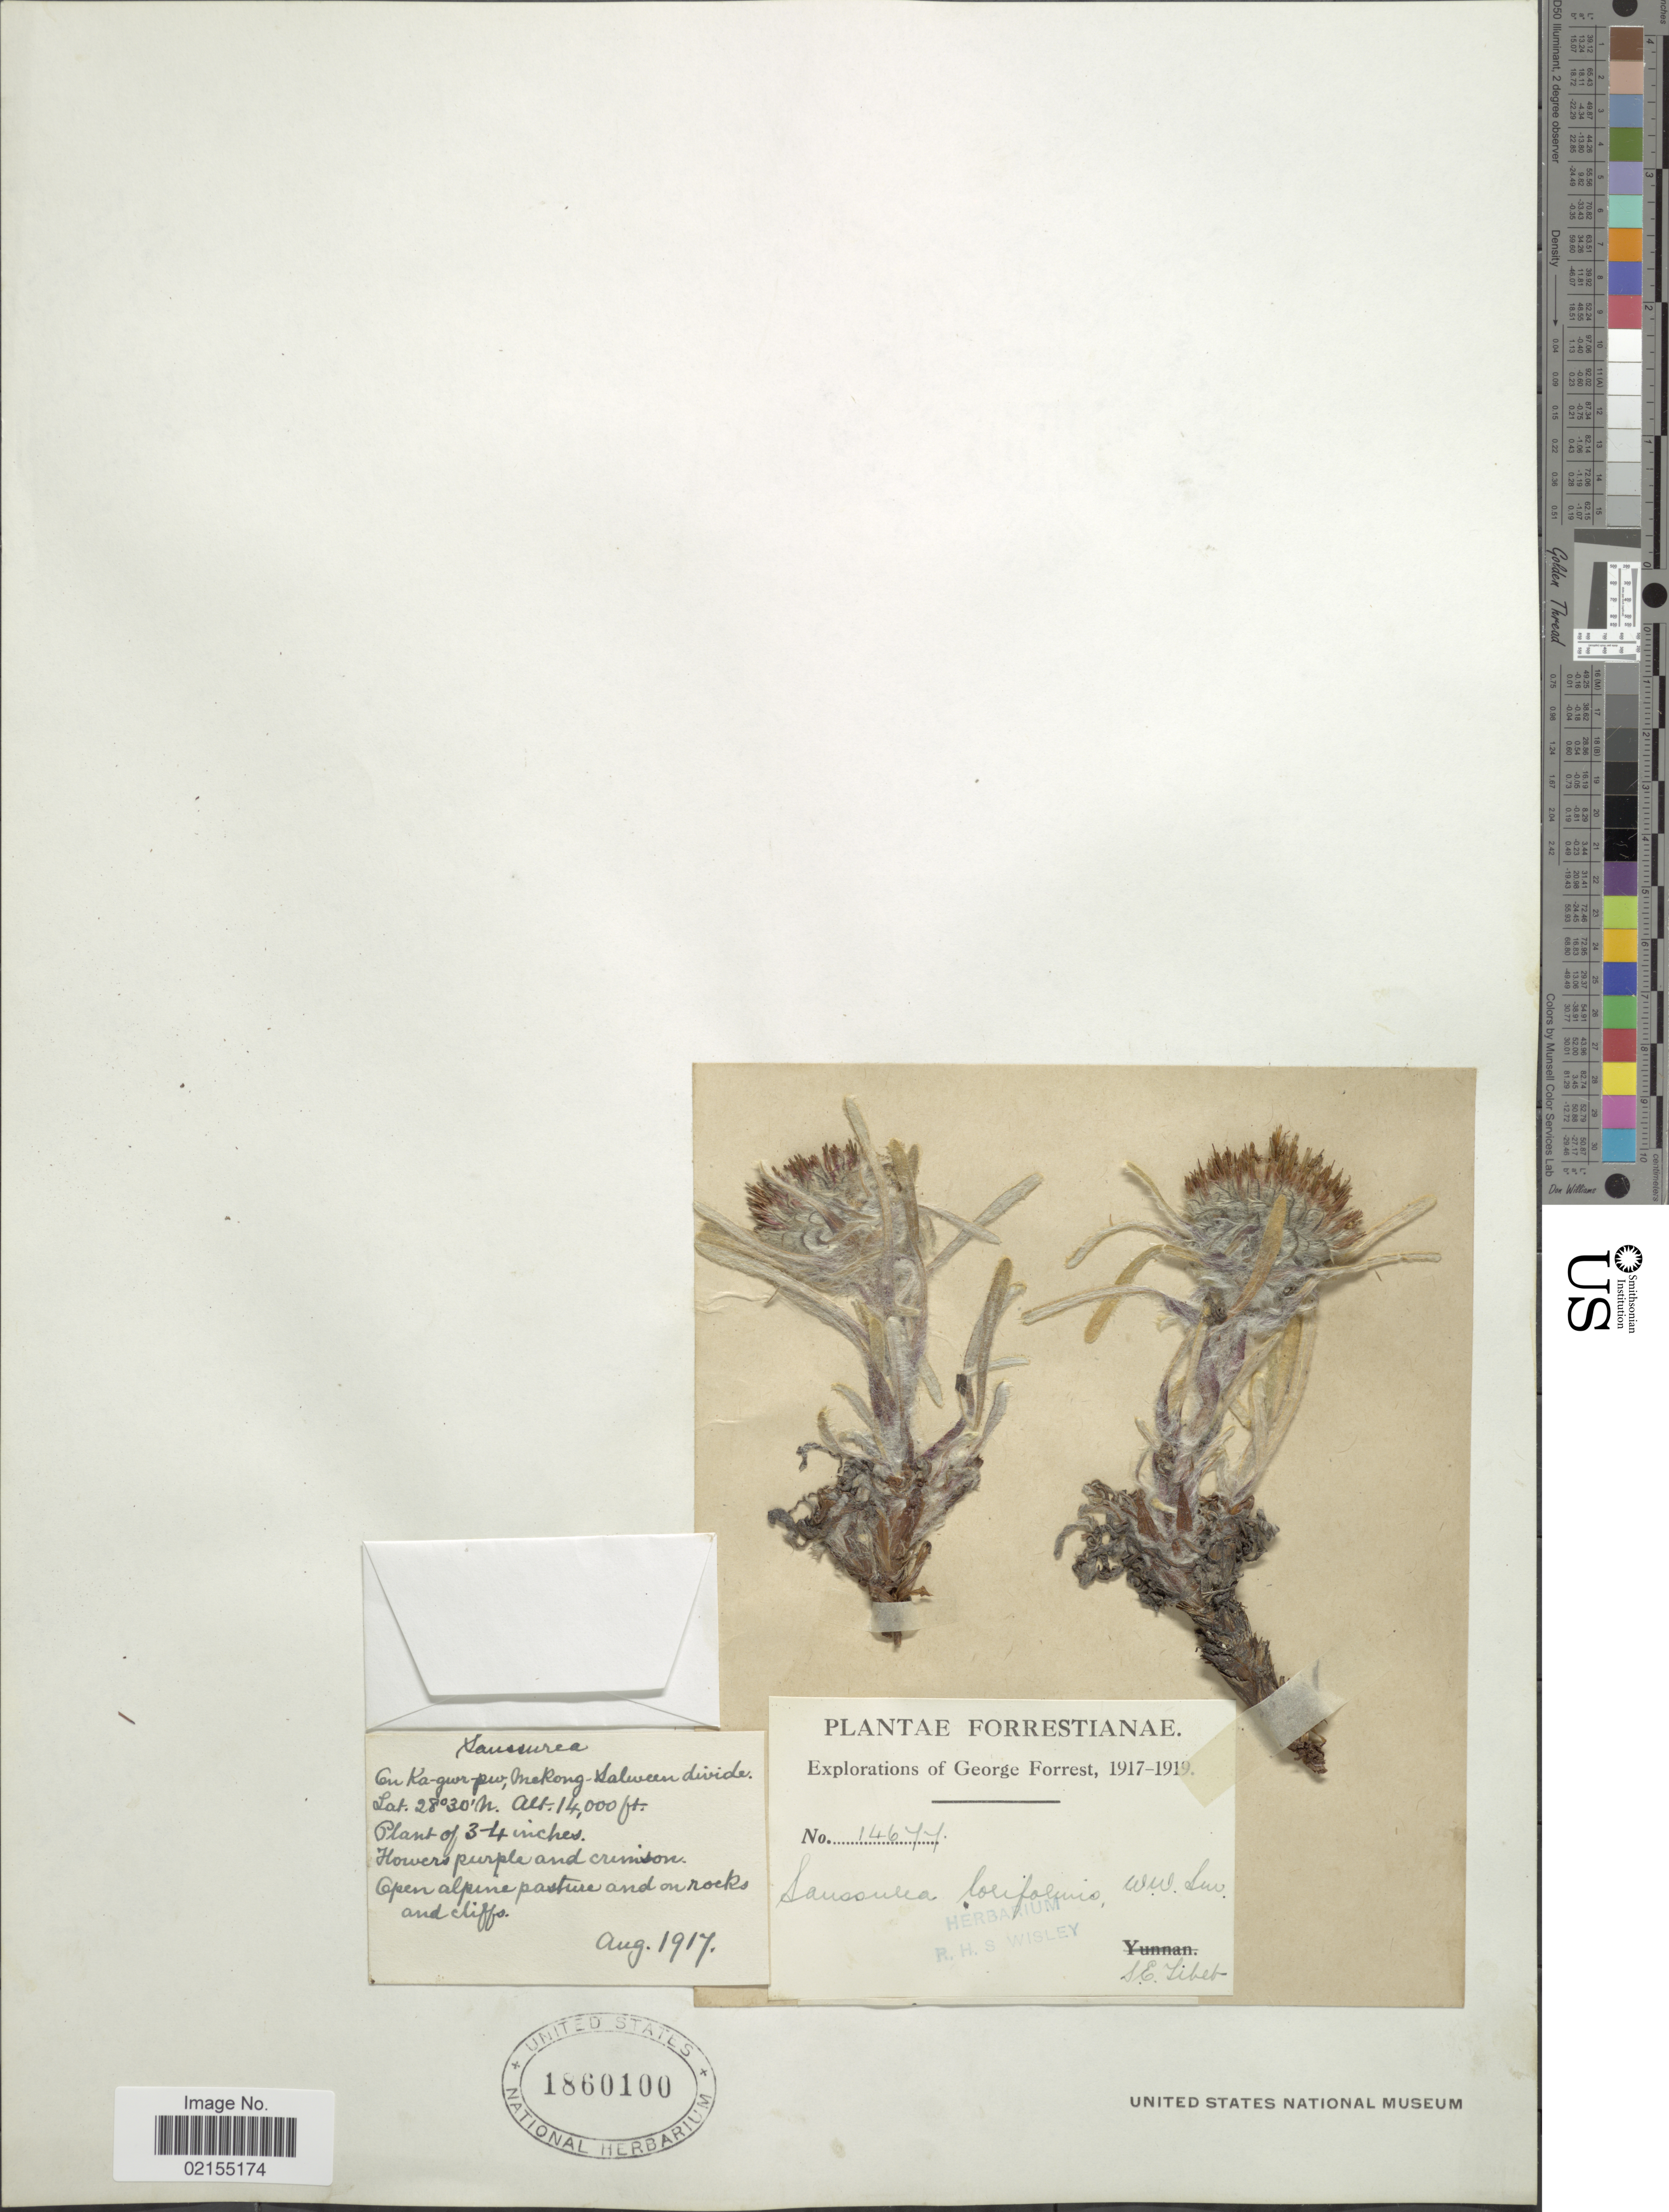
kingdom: Plantae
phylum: Tracheophyta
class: Magnoliopsida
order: Asterales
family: Asteraceae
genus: Saussurea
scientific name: Saussurea loriformis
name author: W.W. Sm.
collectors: G. Forrest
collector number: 14677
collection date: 1917-08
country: China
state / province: Xizang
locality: S.E. Tibet, On Ka-gwe-pev, Mekong-Salween divide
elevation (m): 4267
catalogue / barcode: US 1860100